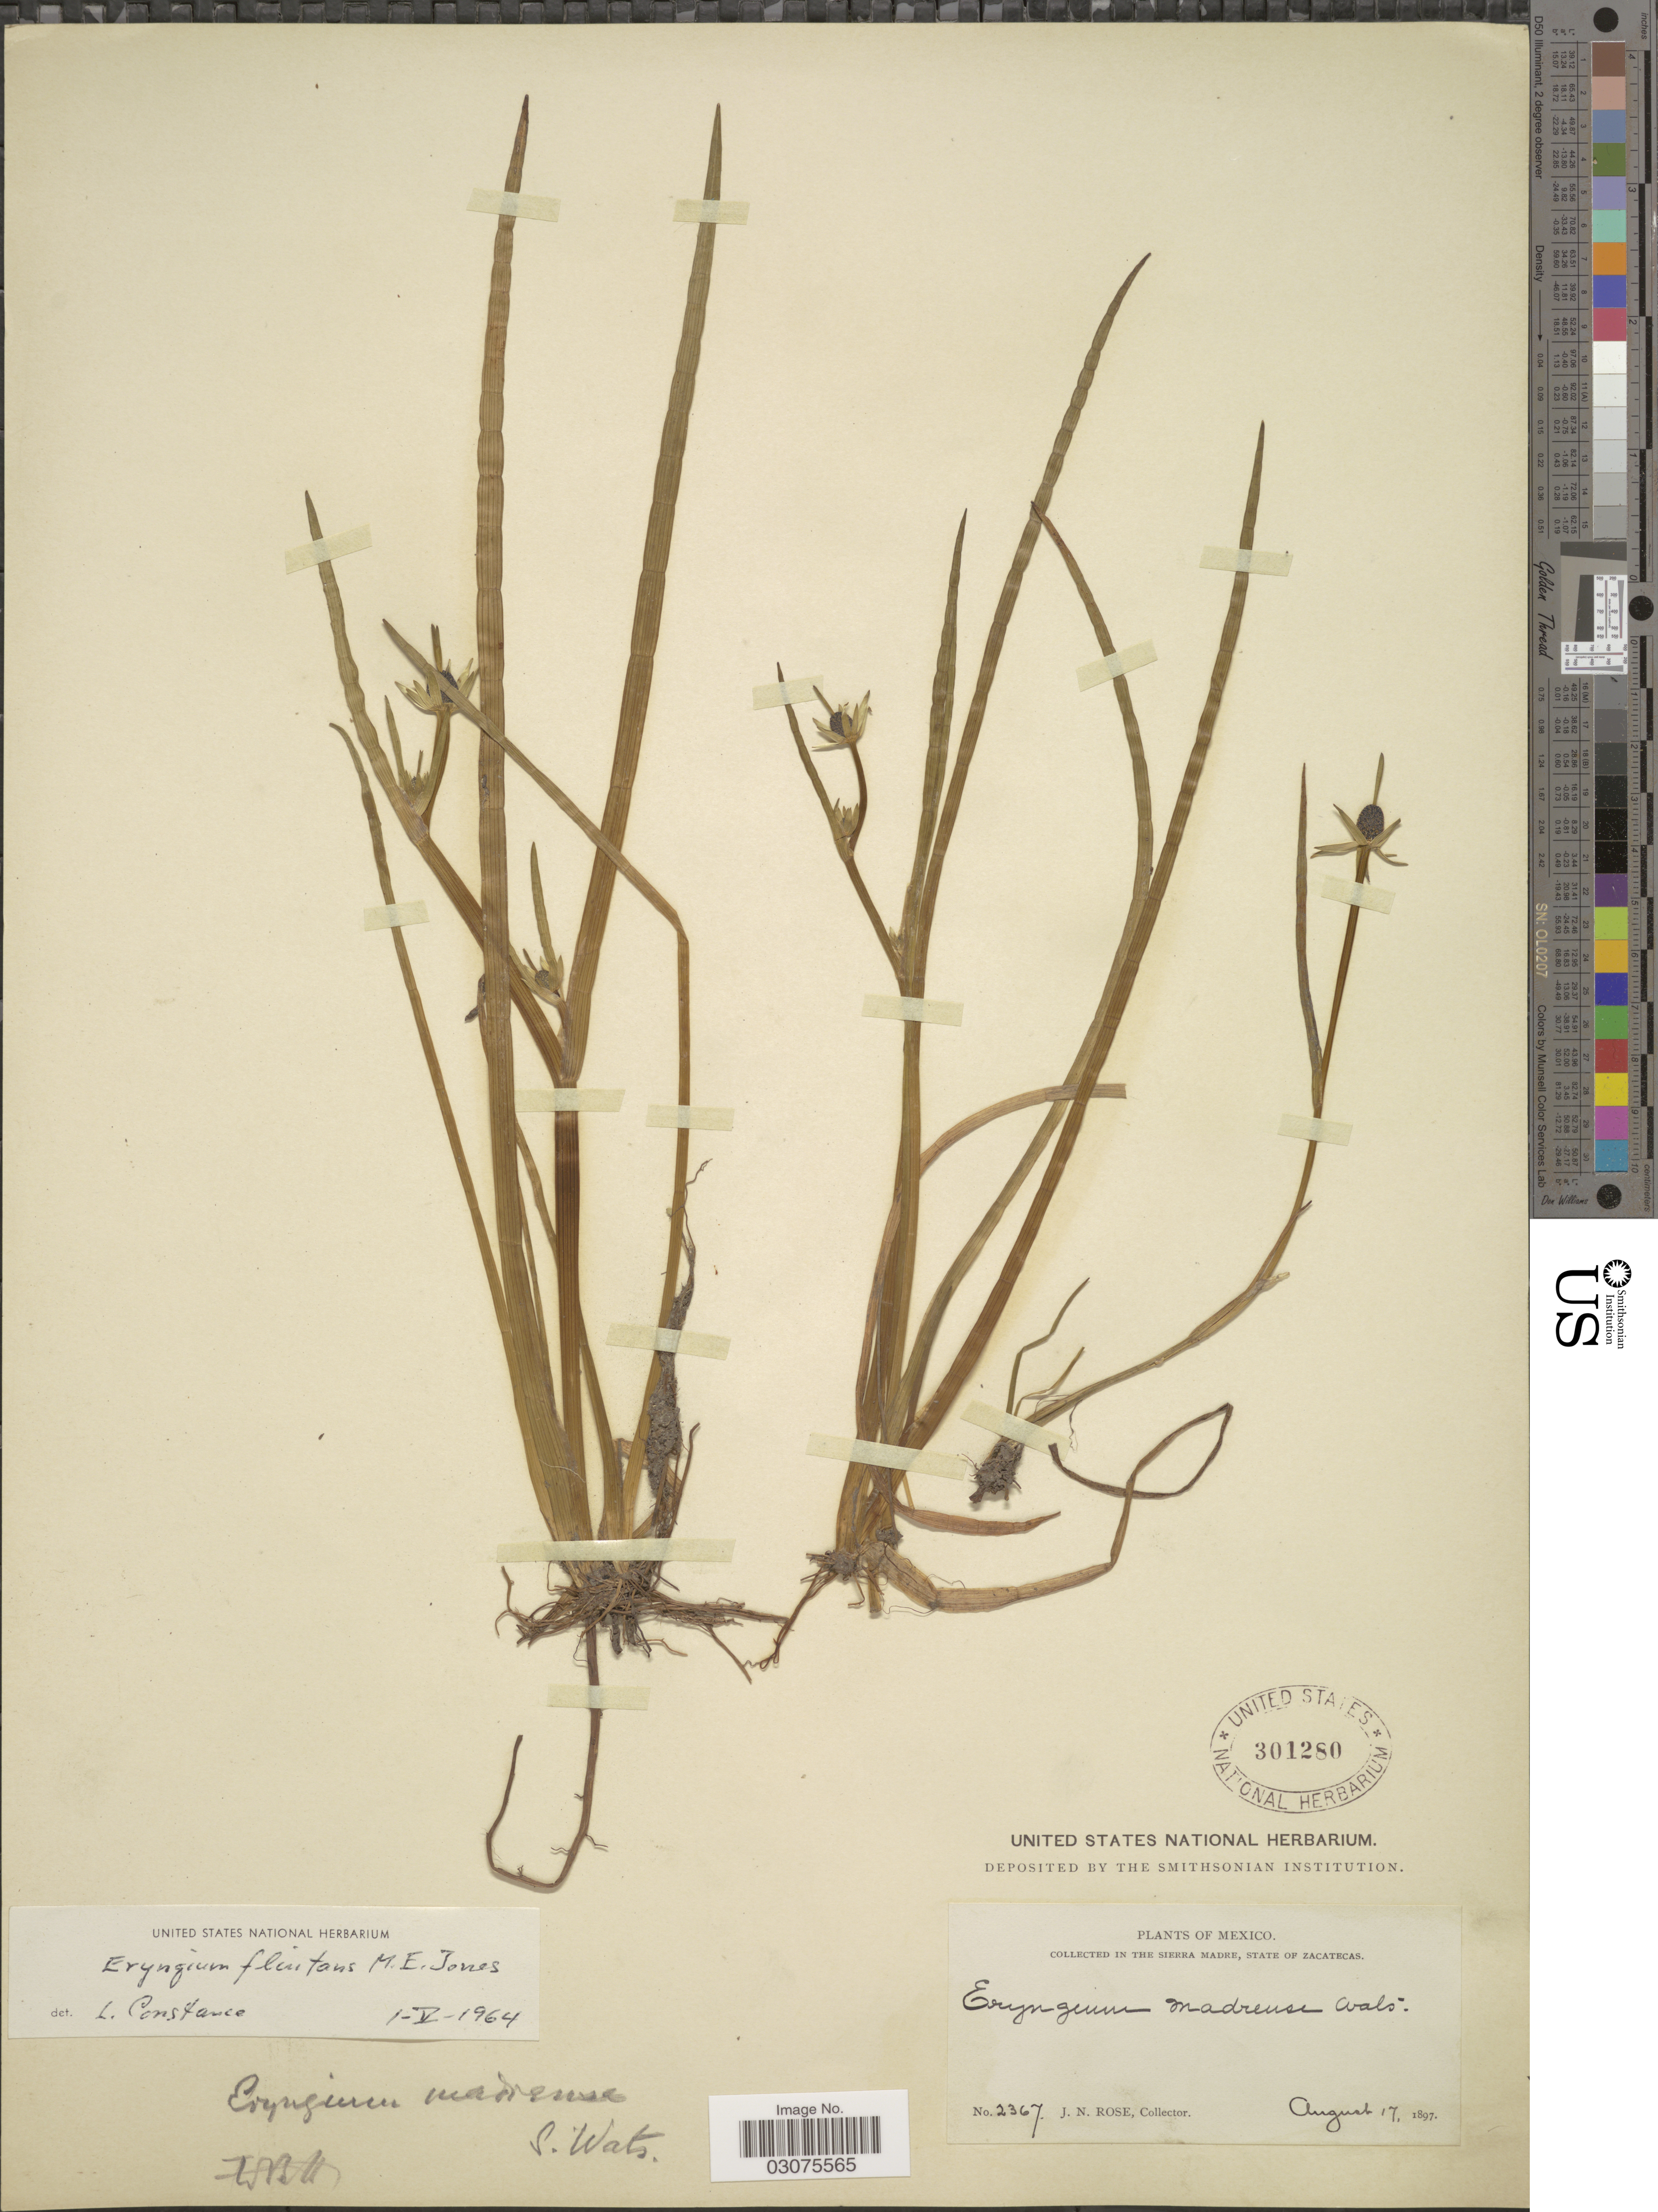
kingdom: Plantae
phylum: Tracheophyta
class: Magnoliopsida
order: Apiales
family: Apiaceae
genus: Eryngium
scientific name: Eryngium fluitans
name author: M.E. Jones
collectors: J. N. Rose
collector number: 2367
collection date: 1897-08-17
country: Mexico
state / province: Zacatecas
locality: The Sierra Madre, State of Zacatecas.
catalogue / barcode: US 301280